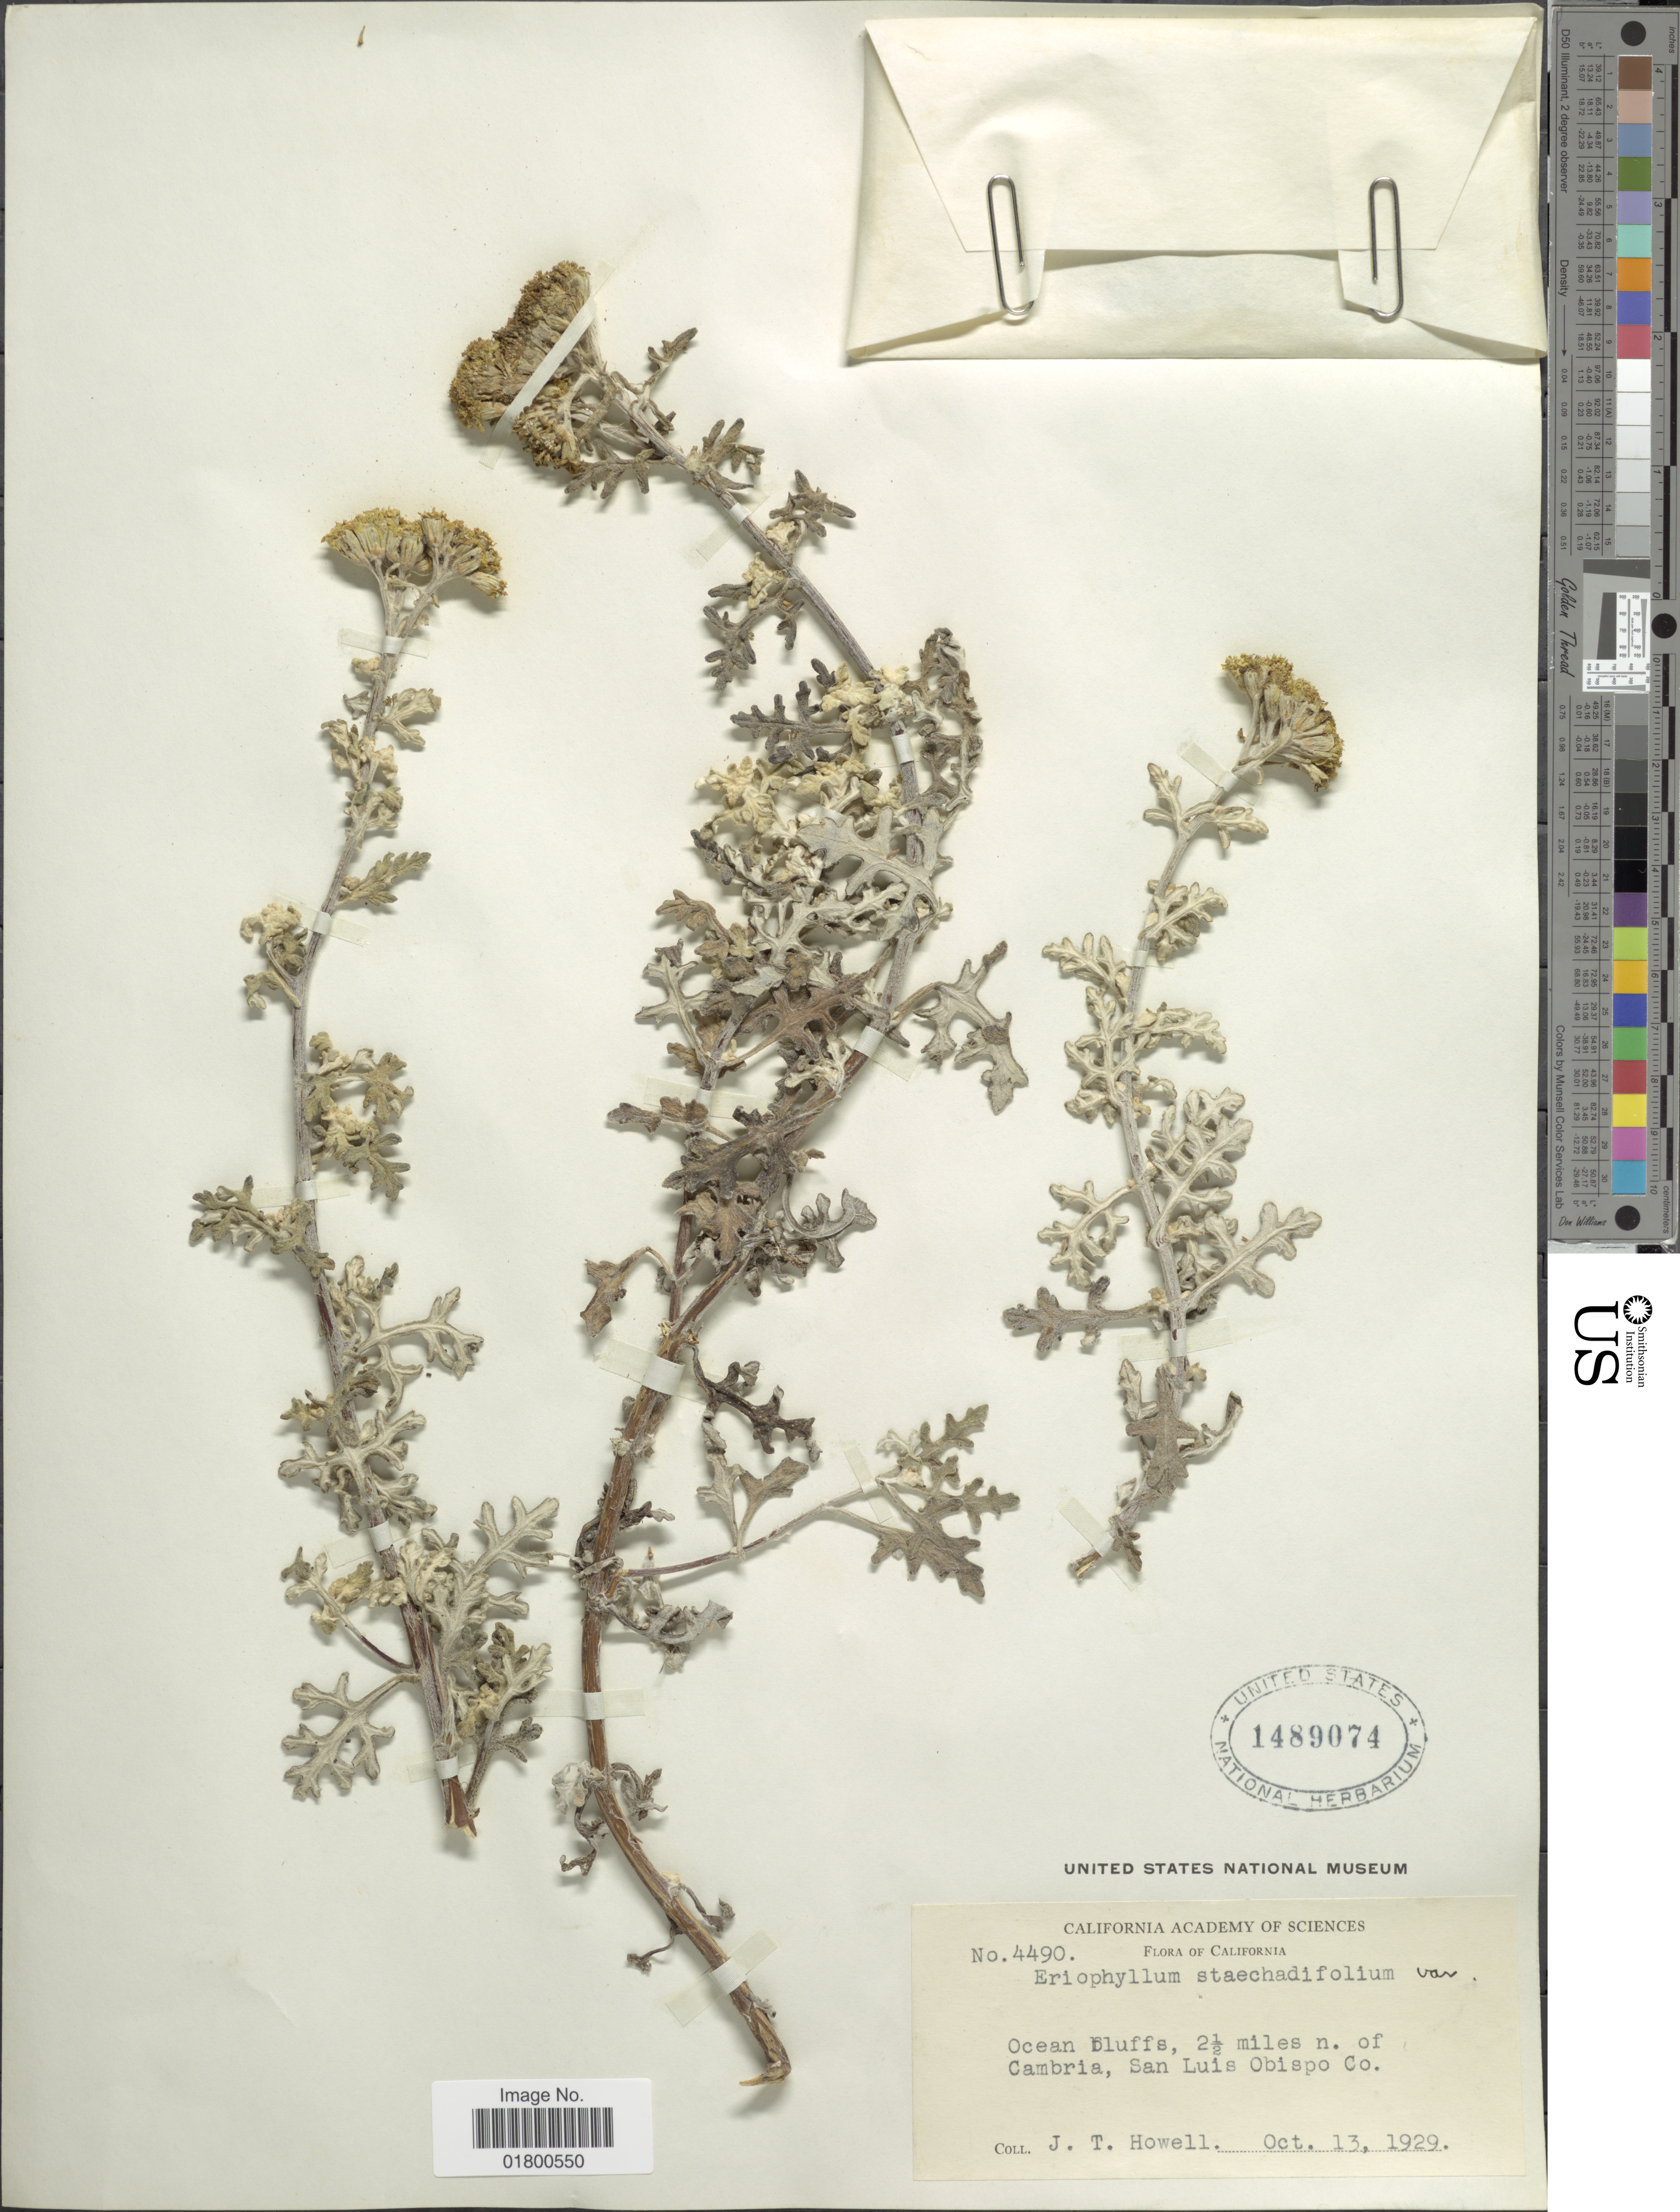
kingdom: Plantae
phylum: Tracheophyta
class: Magnoliopsida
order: Asterales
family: Asteraceae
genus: Eriophyllum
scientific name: Eriophyllum staechadifolium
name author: Lag.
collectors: J. T. Howell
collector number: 4490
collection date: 1929-10-13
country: United States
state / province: California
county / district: San Luis Obispo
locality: Ocean bluffs, 2½ miles n. of Cambria, San Luis Obispo Co.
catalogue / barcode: US 1489074